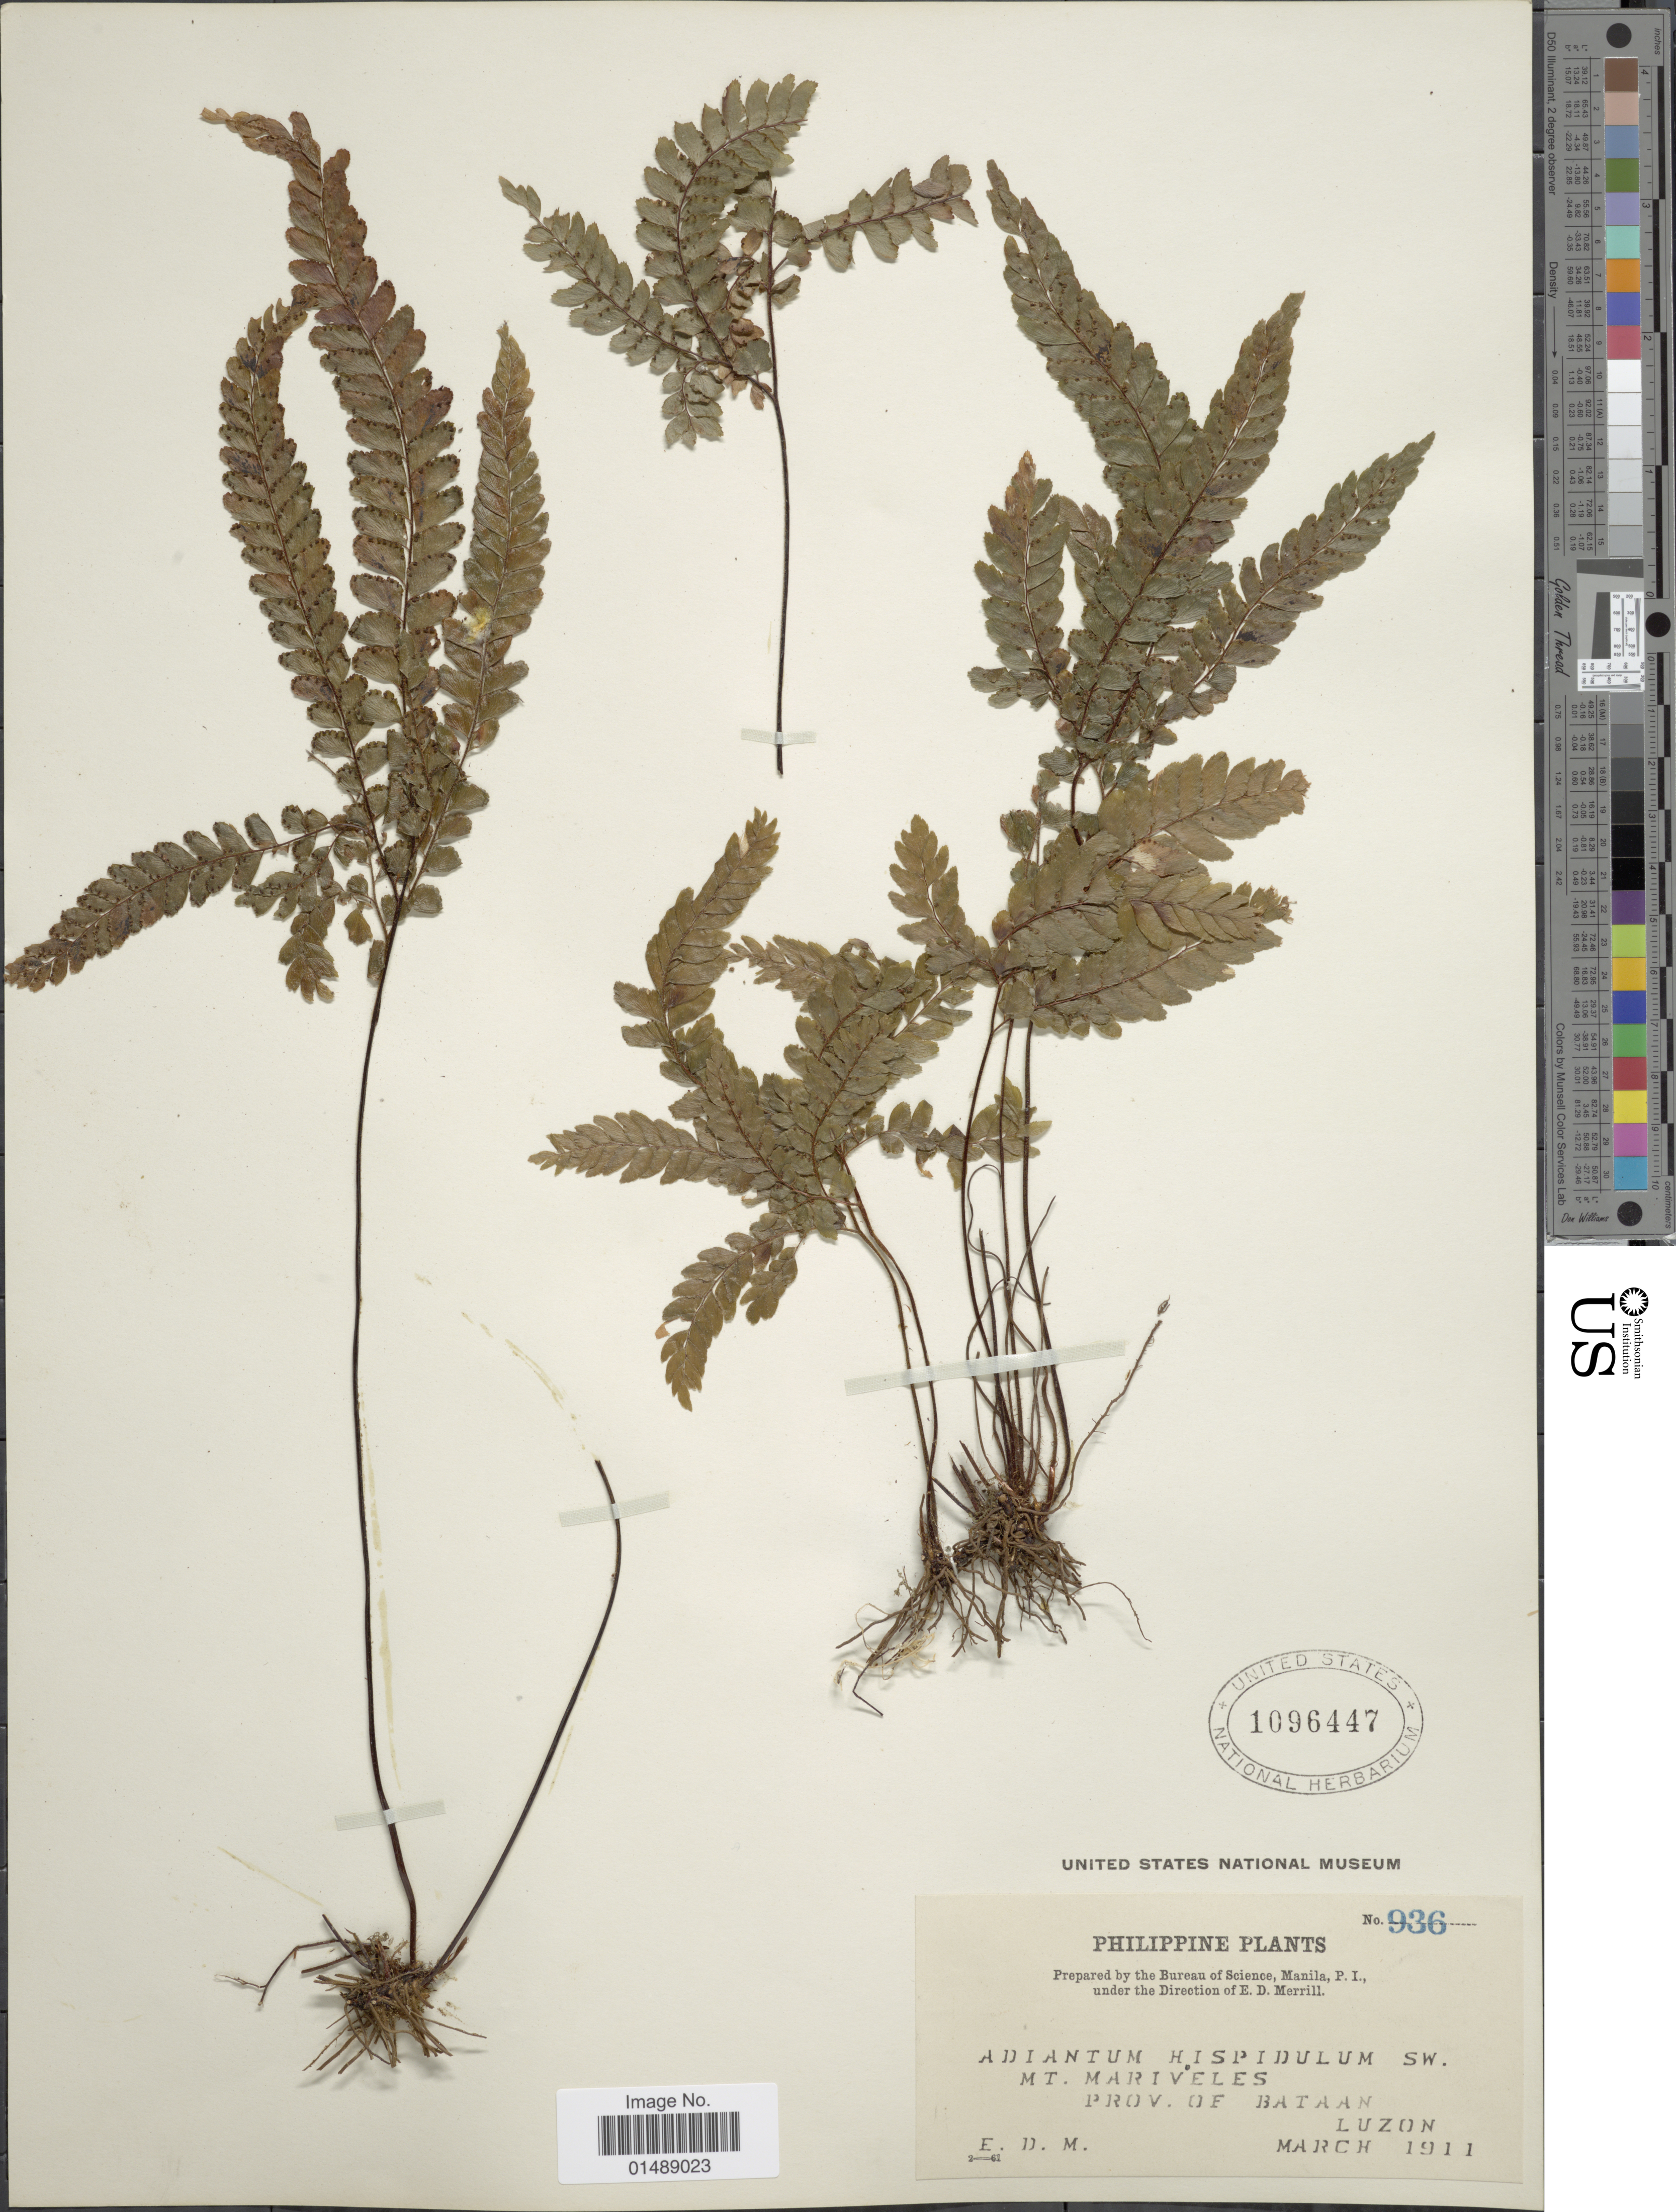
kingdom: Plantae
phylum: Tracheophyta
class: Polypodiopsida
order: Polypodiales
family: Pteridaceae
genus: Adiantum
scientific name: Adiantum hispidulum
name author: Sw.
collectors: E. D. Merrill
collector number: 936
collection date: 1911-03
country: Philippines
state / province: Cagayan Valley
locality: Mt. Mariveles, Prov. of Bataan Luzon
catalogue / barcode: US 1096447